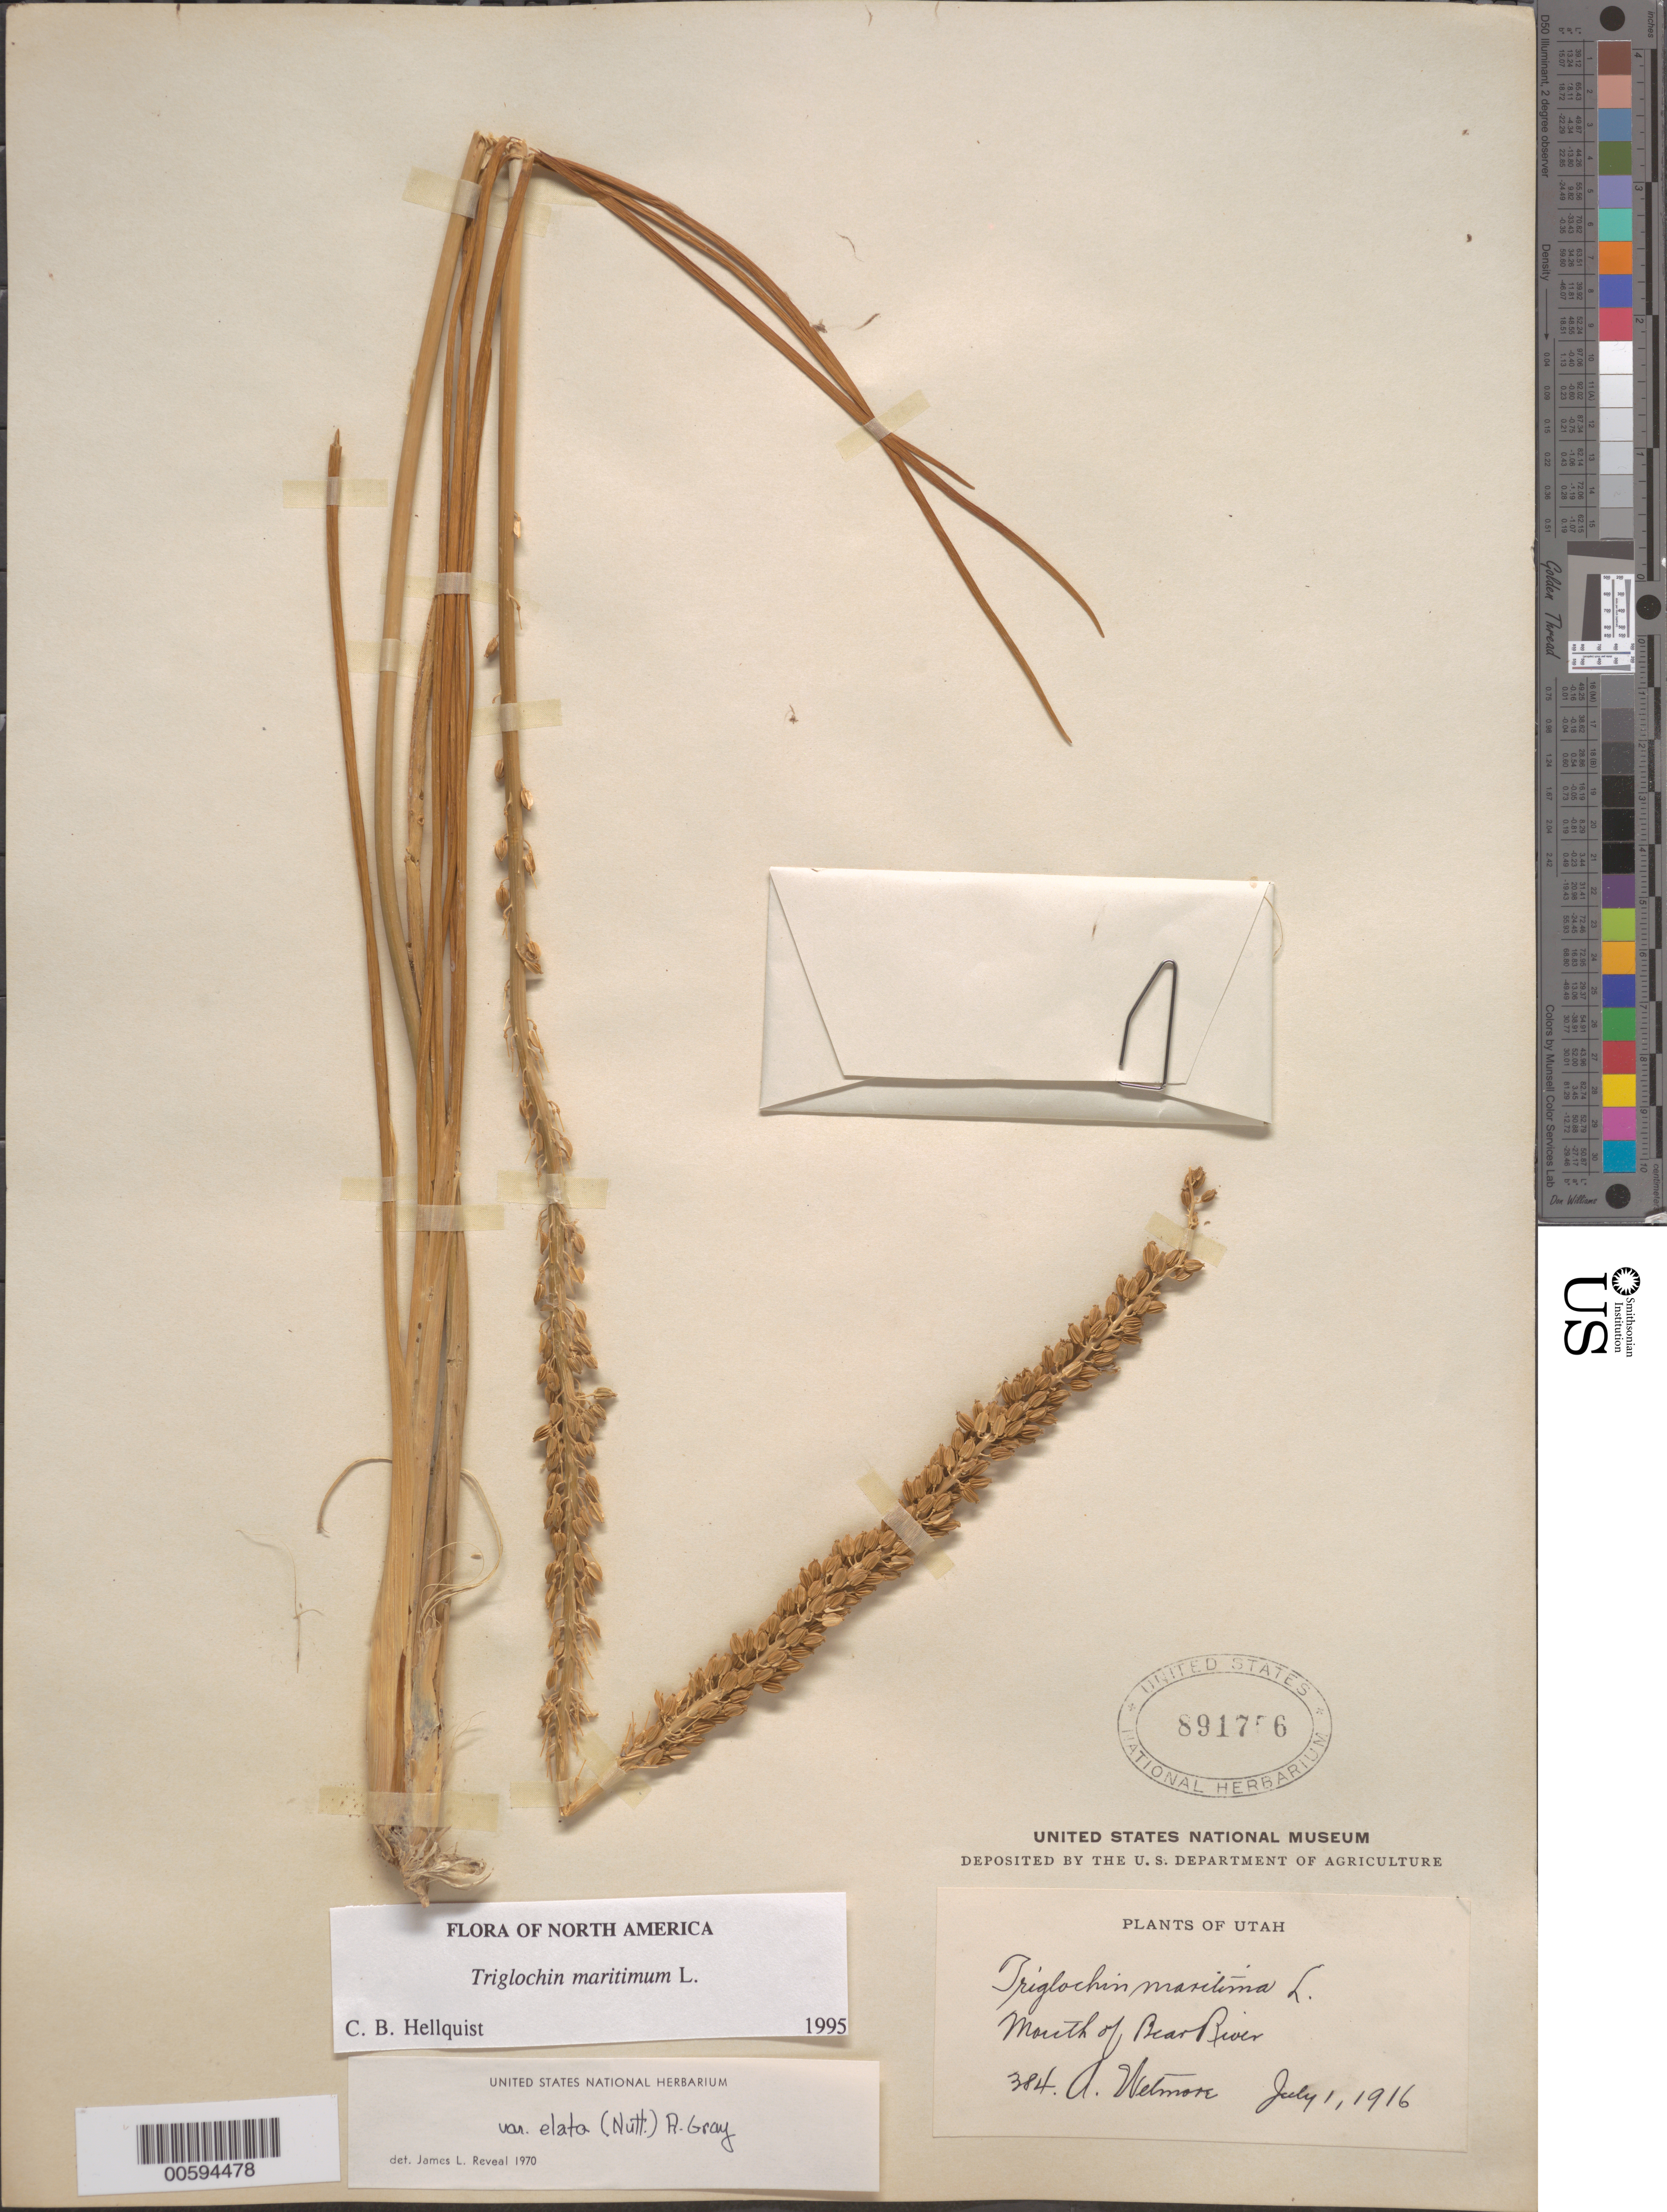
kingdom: Plantae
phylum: Tracheophyta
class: Liliopsida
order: Alismatales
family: Juncaginaceae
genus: Triglochin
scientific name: Triglochin maritima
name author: L.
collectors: A. Wetmore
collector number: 384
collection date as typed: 01 Jul 1916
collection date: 1916-07-01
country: United States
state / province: Utah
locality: Mouth of Bear River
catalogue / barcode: US 891756